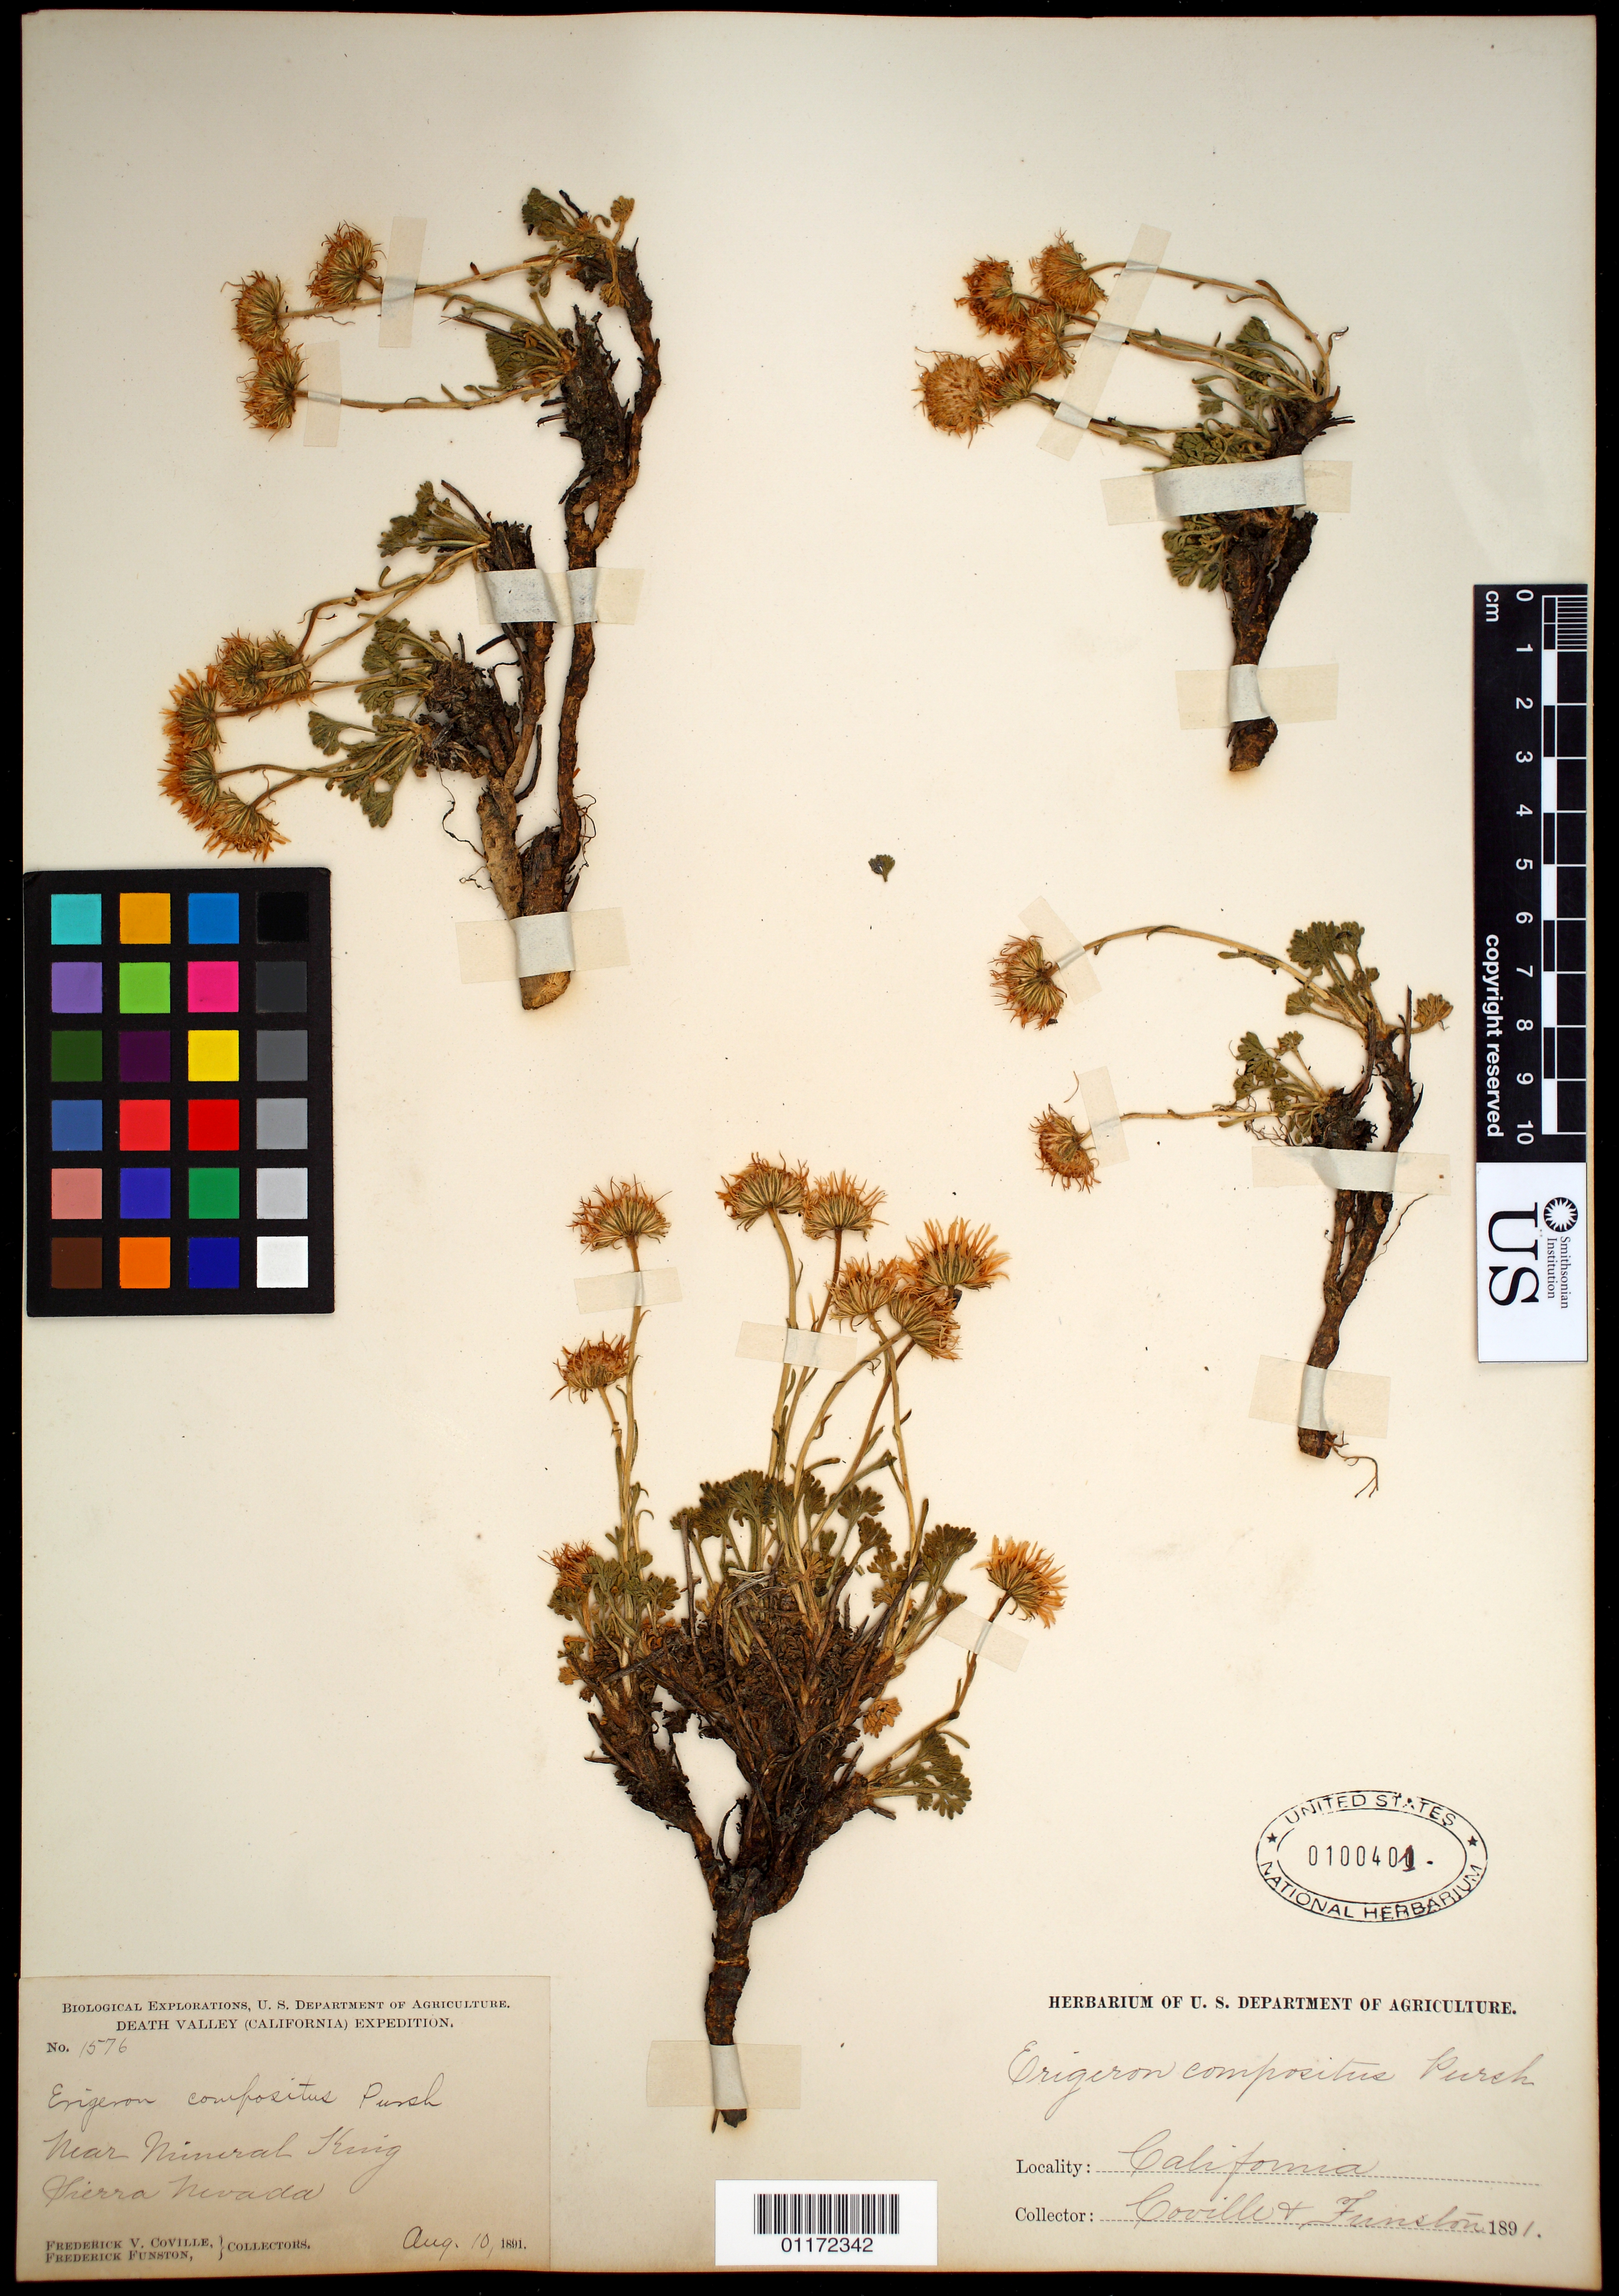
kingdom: Plantae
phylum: Tracheophyta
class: Magnoliopsida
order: Asterales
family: Asteraceae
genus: Erigeron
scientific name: Erigeron compositus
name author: Pursh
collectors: F. V. Coville & F. Funston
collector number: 1576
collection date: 1891-08-10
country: United States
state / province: California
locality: near Mineral King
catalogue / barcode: US 100401